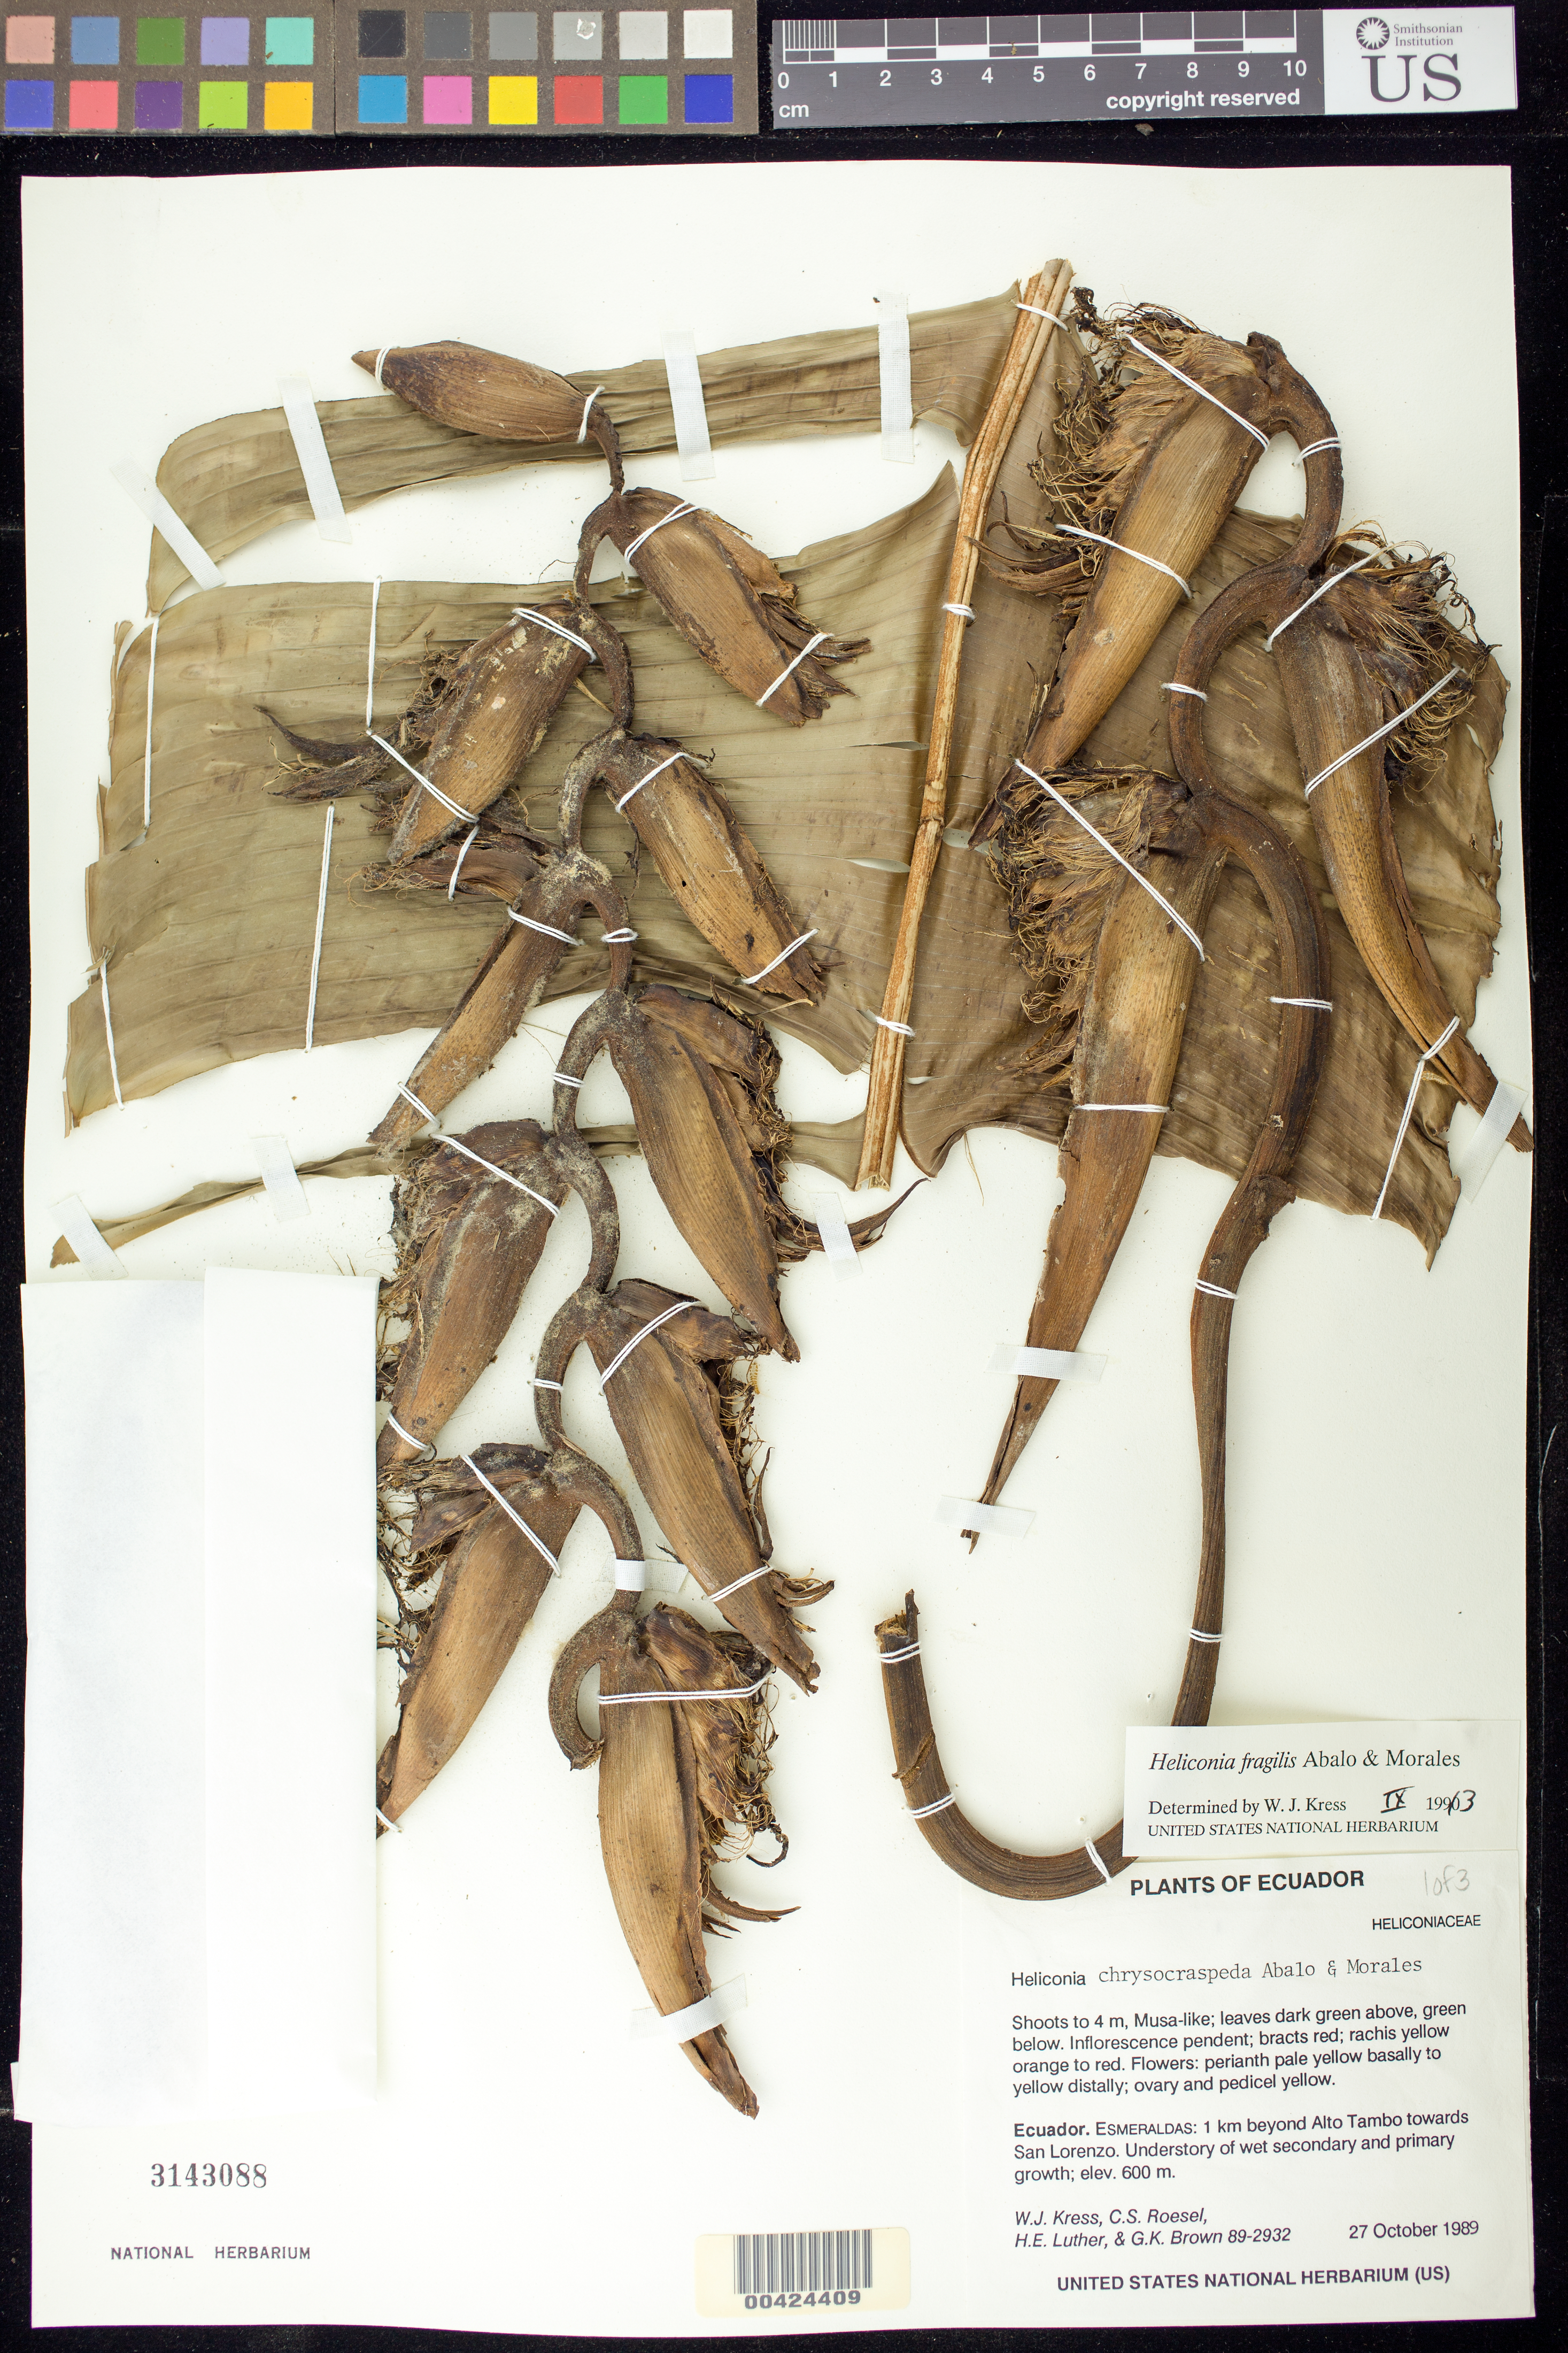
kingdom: Plantae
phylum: Tracheophyta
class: Liliopsida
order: Zingiberales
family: Heliconiaceae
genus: Heliconia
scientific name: Heliconia fragilis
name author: Abalo & G. Morales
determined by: Kress, W. J., (US), Smithsonian Institution - National Museum of Natural History (UNITED STATES)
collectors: W. J. Kress, C. S. Roesel, Harry E. Luther & G. K. Brown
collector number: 89-2932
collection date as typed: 27 Oct 1989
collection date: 1989-10-27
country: Ecuador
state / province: Esmeraldas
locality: Alto Tambo, 1 km beyond; towards San Lorenzo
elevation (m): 600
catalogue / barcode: US 3143088